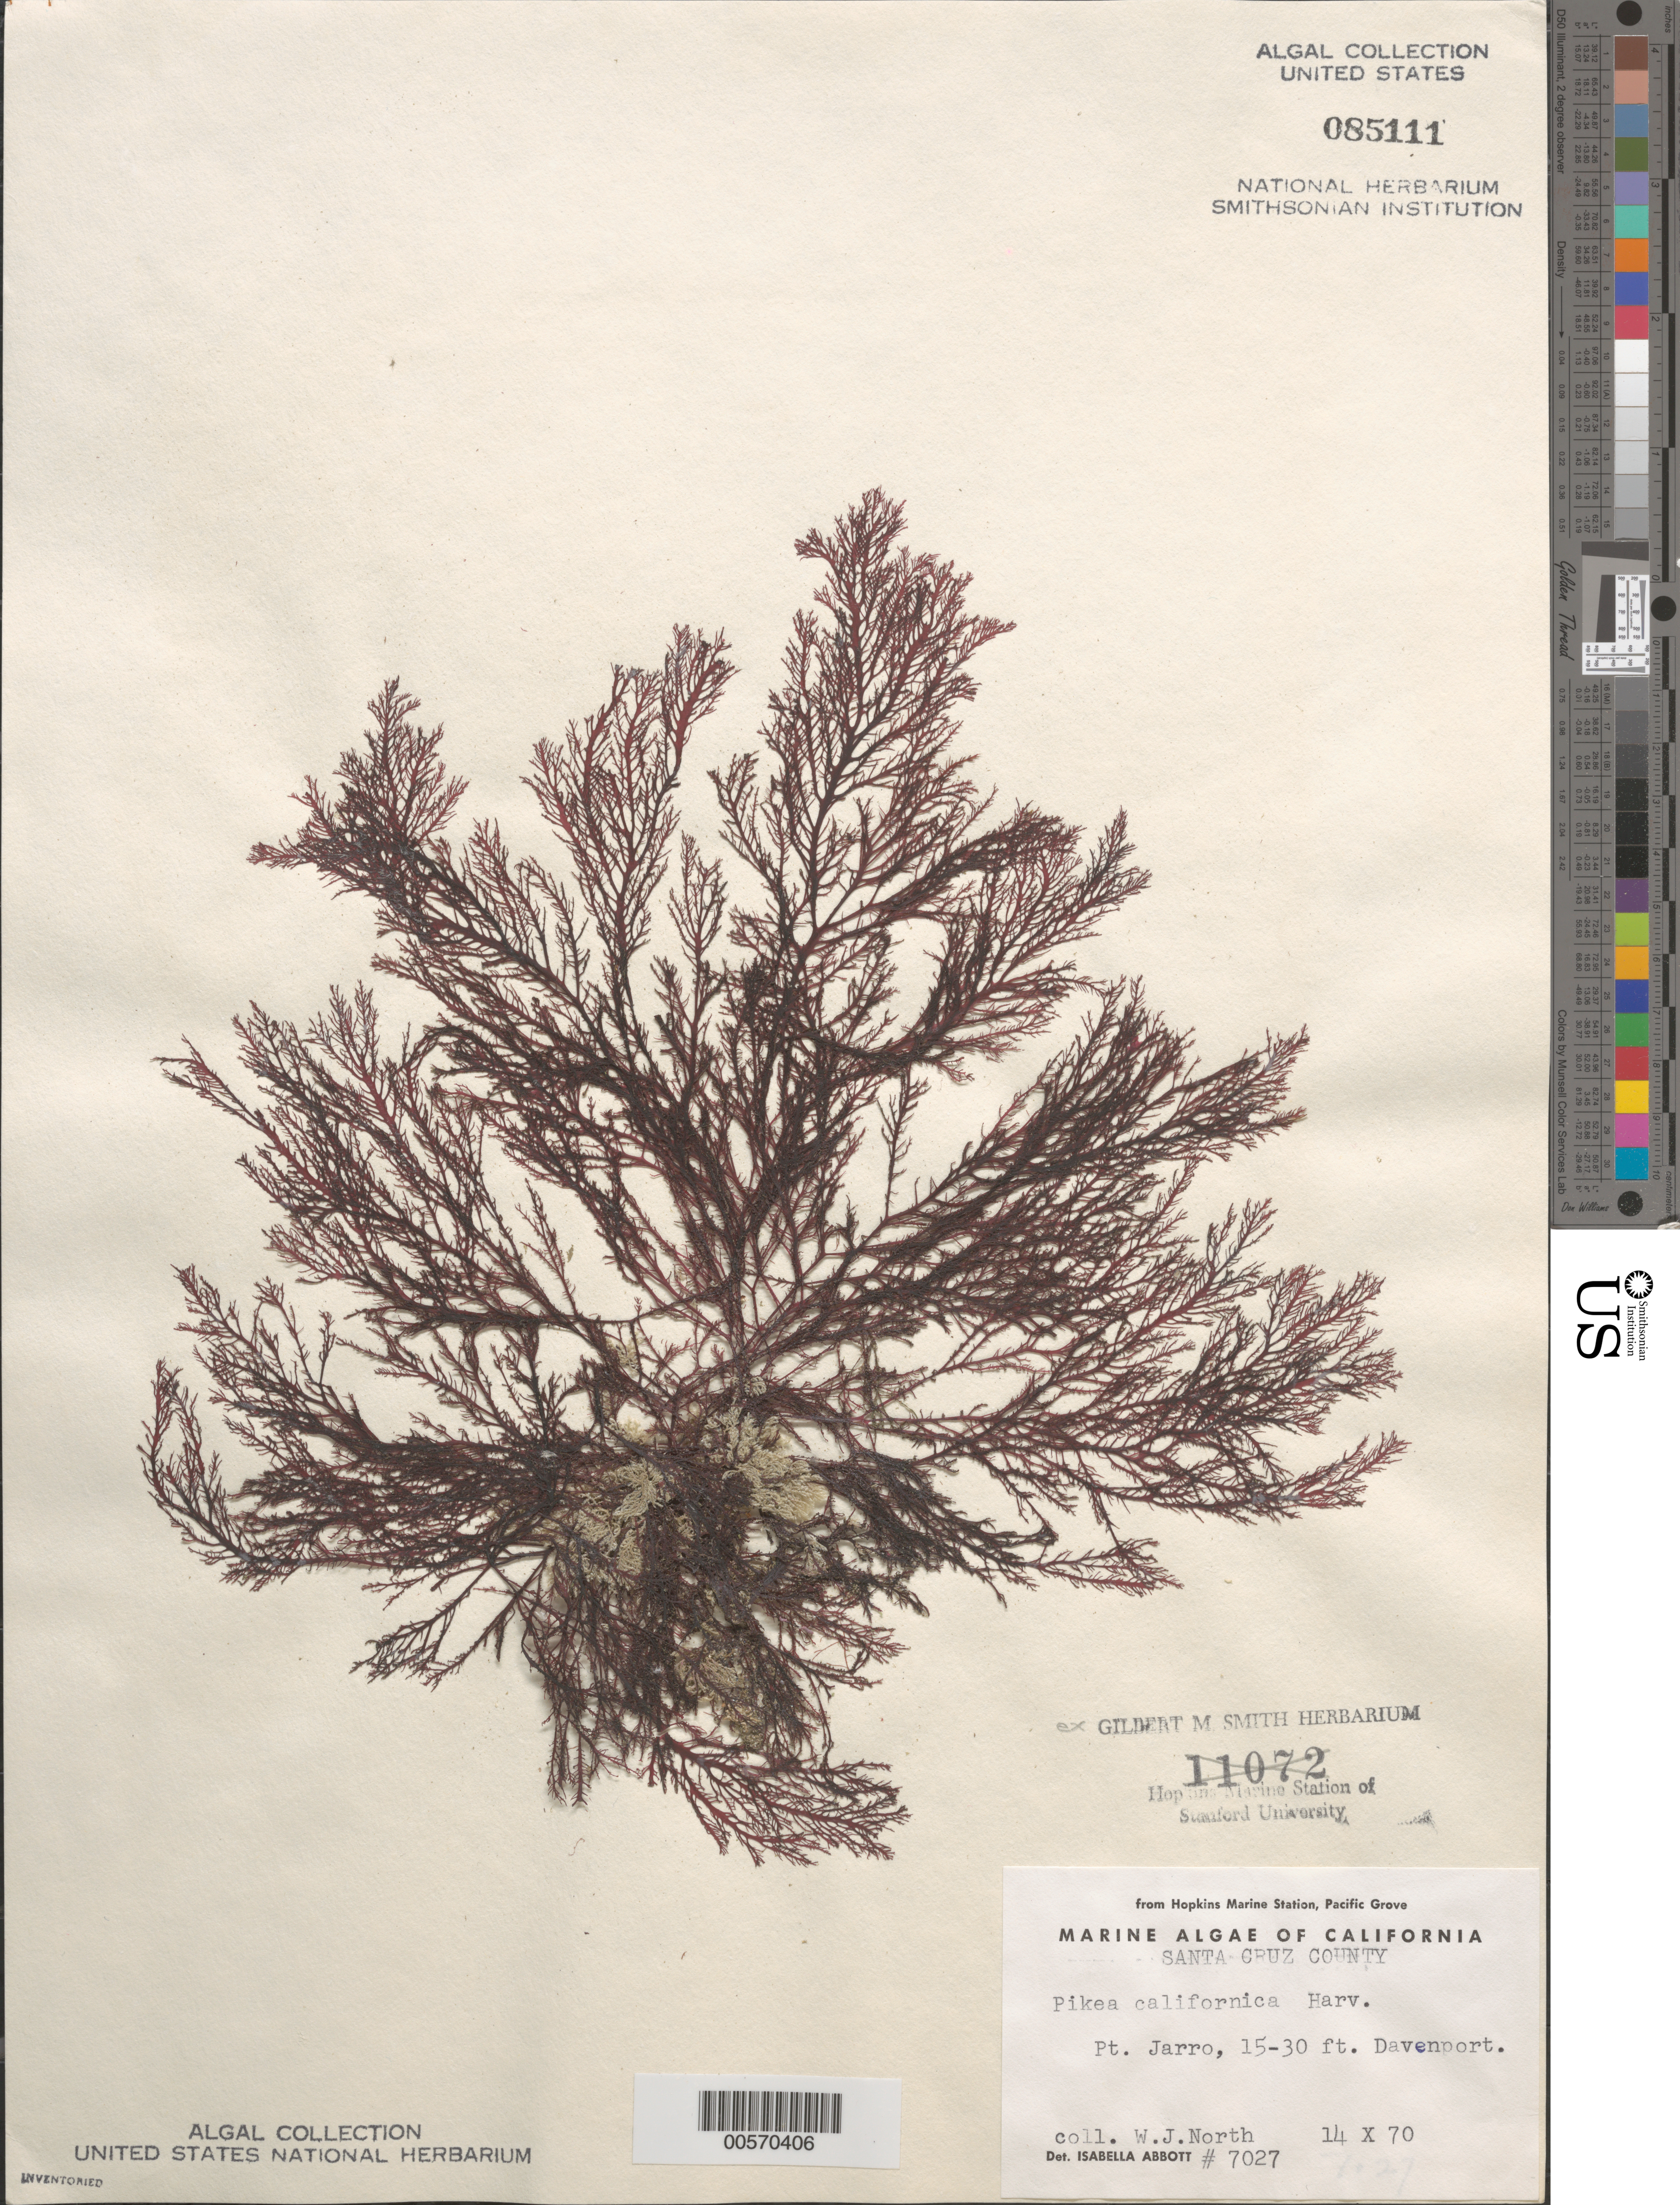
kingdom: Plantae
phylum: Rhodophyta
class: Florideophyceae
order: Gigartinales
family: Dumontiaceae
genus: Pikea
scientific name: Pikea californica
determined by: Abbott, Isabella A.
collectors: W. North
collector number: IAA 7027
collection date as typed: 14 Oct 1970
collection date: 1970-10-14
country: United States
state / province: California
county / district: Santa Cruz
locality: El Jarro Point (Pt. Jarro), Davenport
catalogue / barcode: US 85111